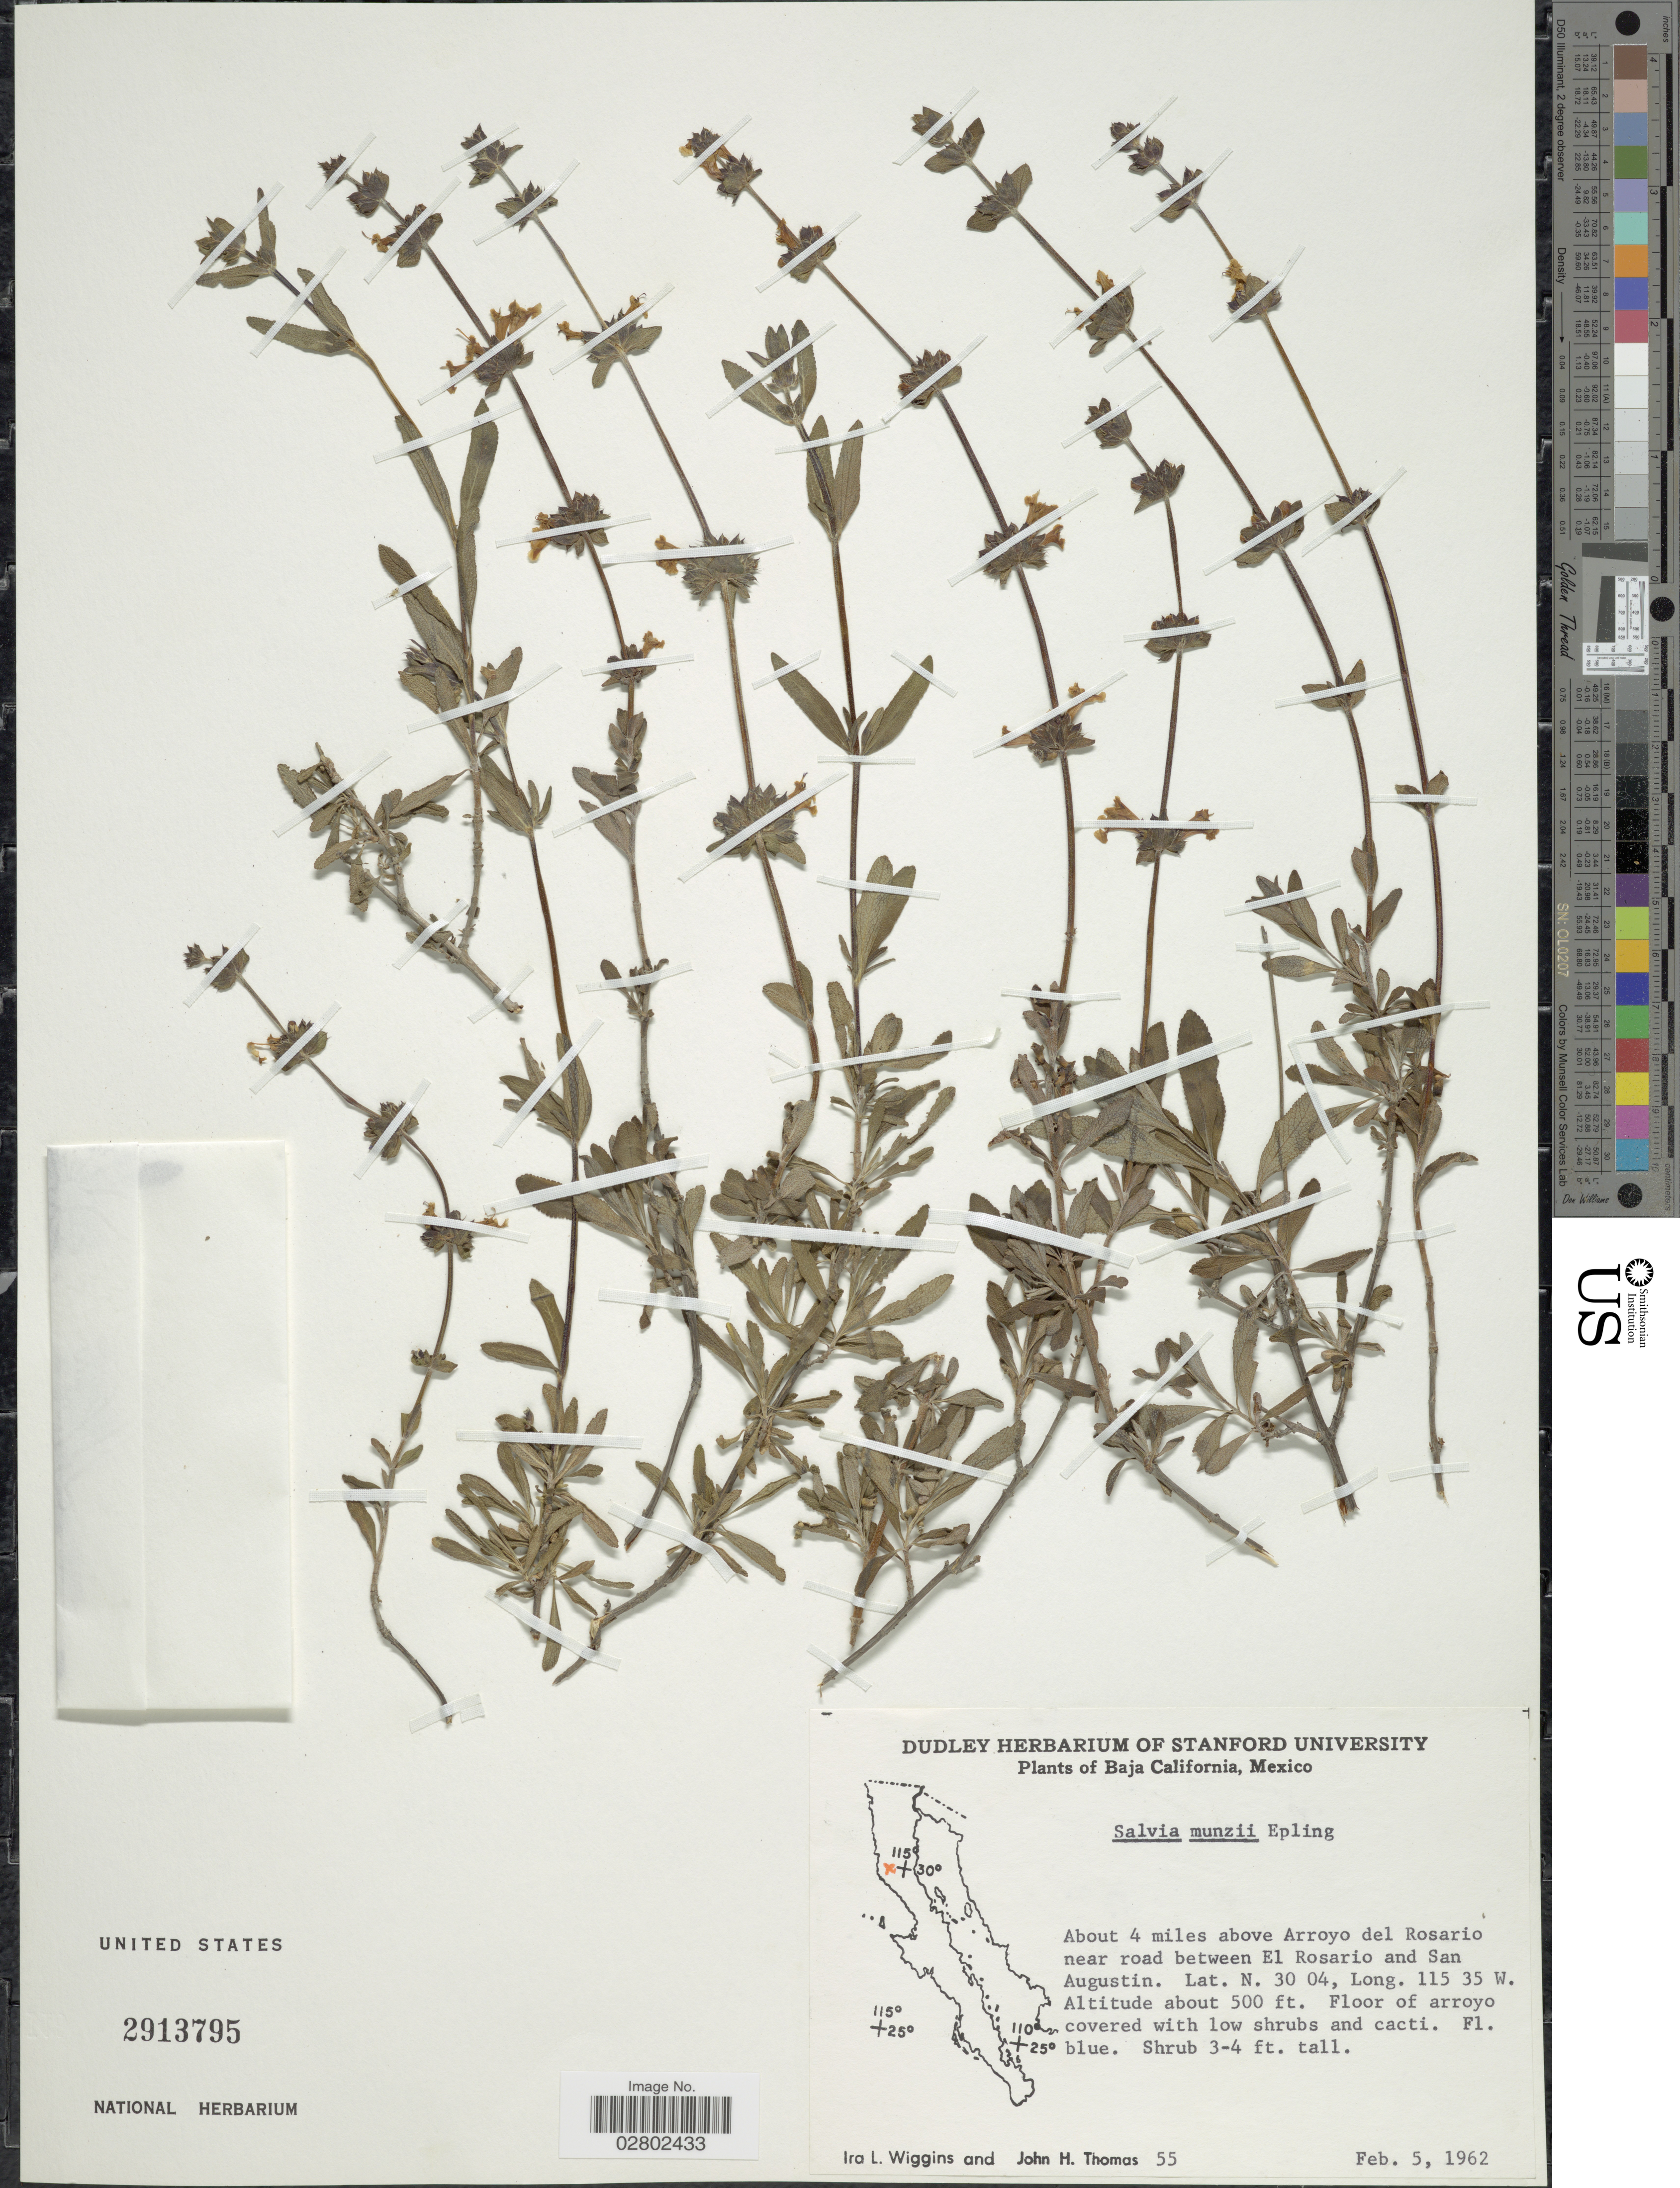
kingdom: Plantae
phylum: Tracheophyta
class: Magnoliopsida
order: Lamiales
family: Lamiaceae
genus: Salvia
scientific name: Salvia munzii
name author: Epling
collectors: I. L. Wiggins & J. H. Thomas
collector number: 55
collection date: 1962-02-05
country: Mexico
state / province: Baja California Norte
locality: About 4 miles above Arroyo del Rosario near road between El Rosario and San Augustin.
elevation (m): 152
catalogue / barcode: US 2913795